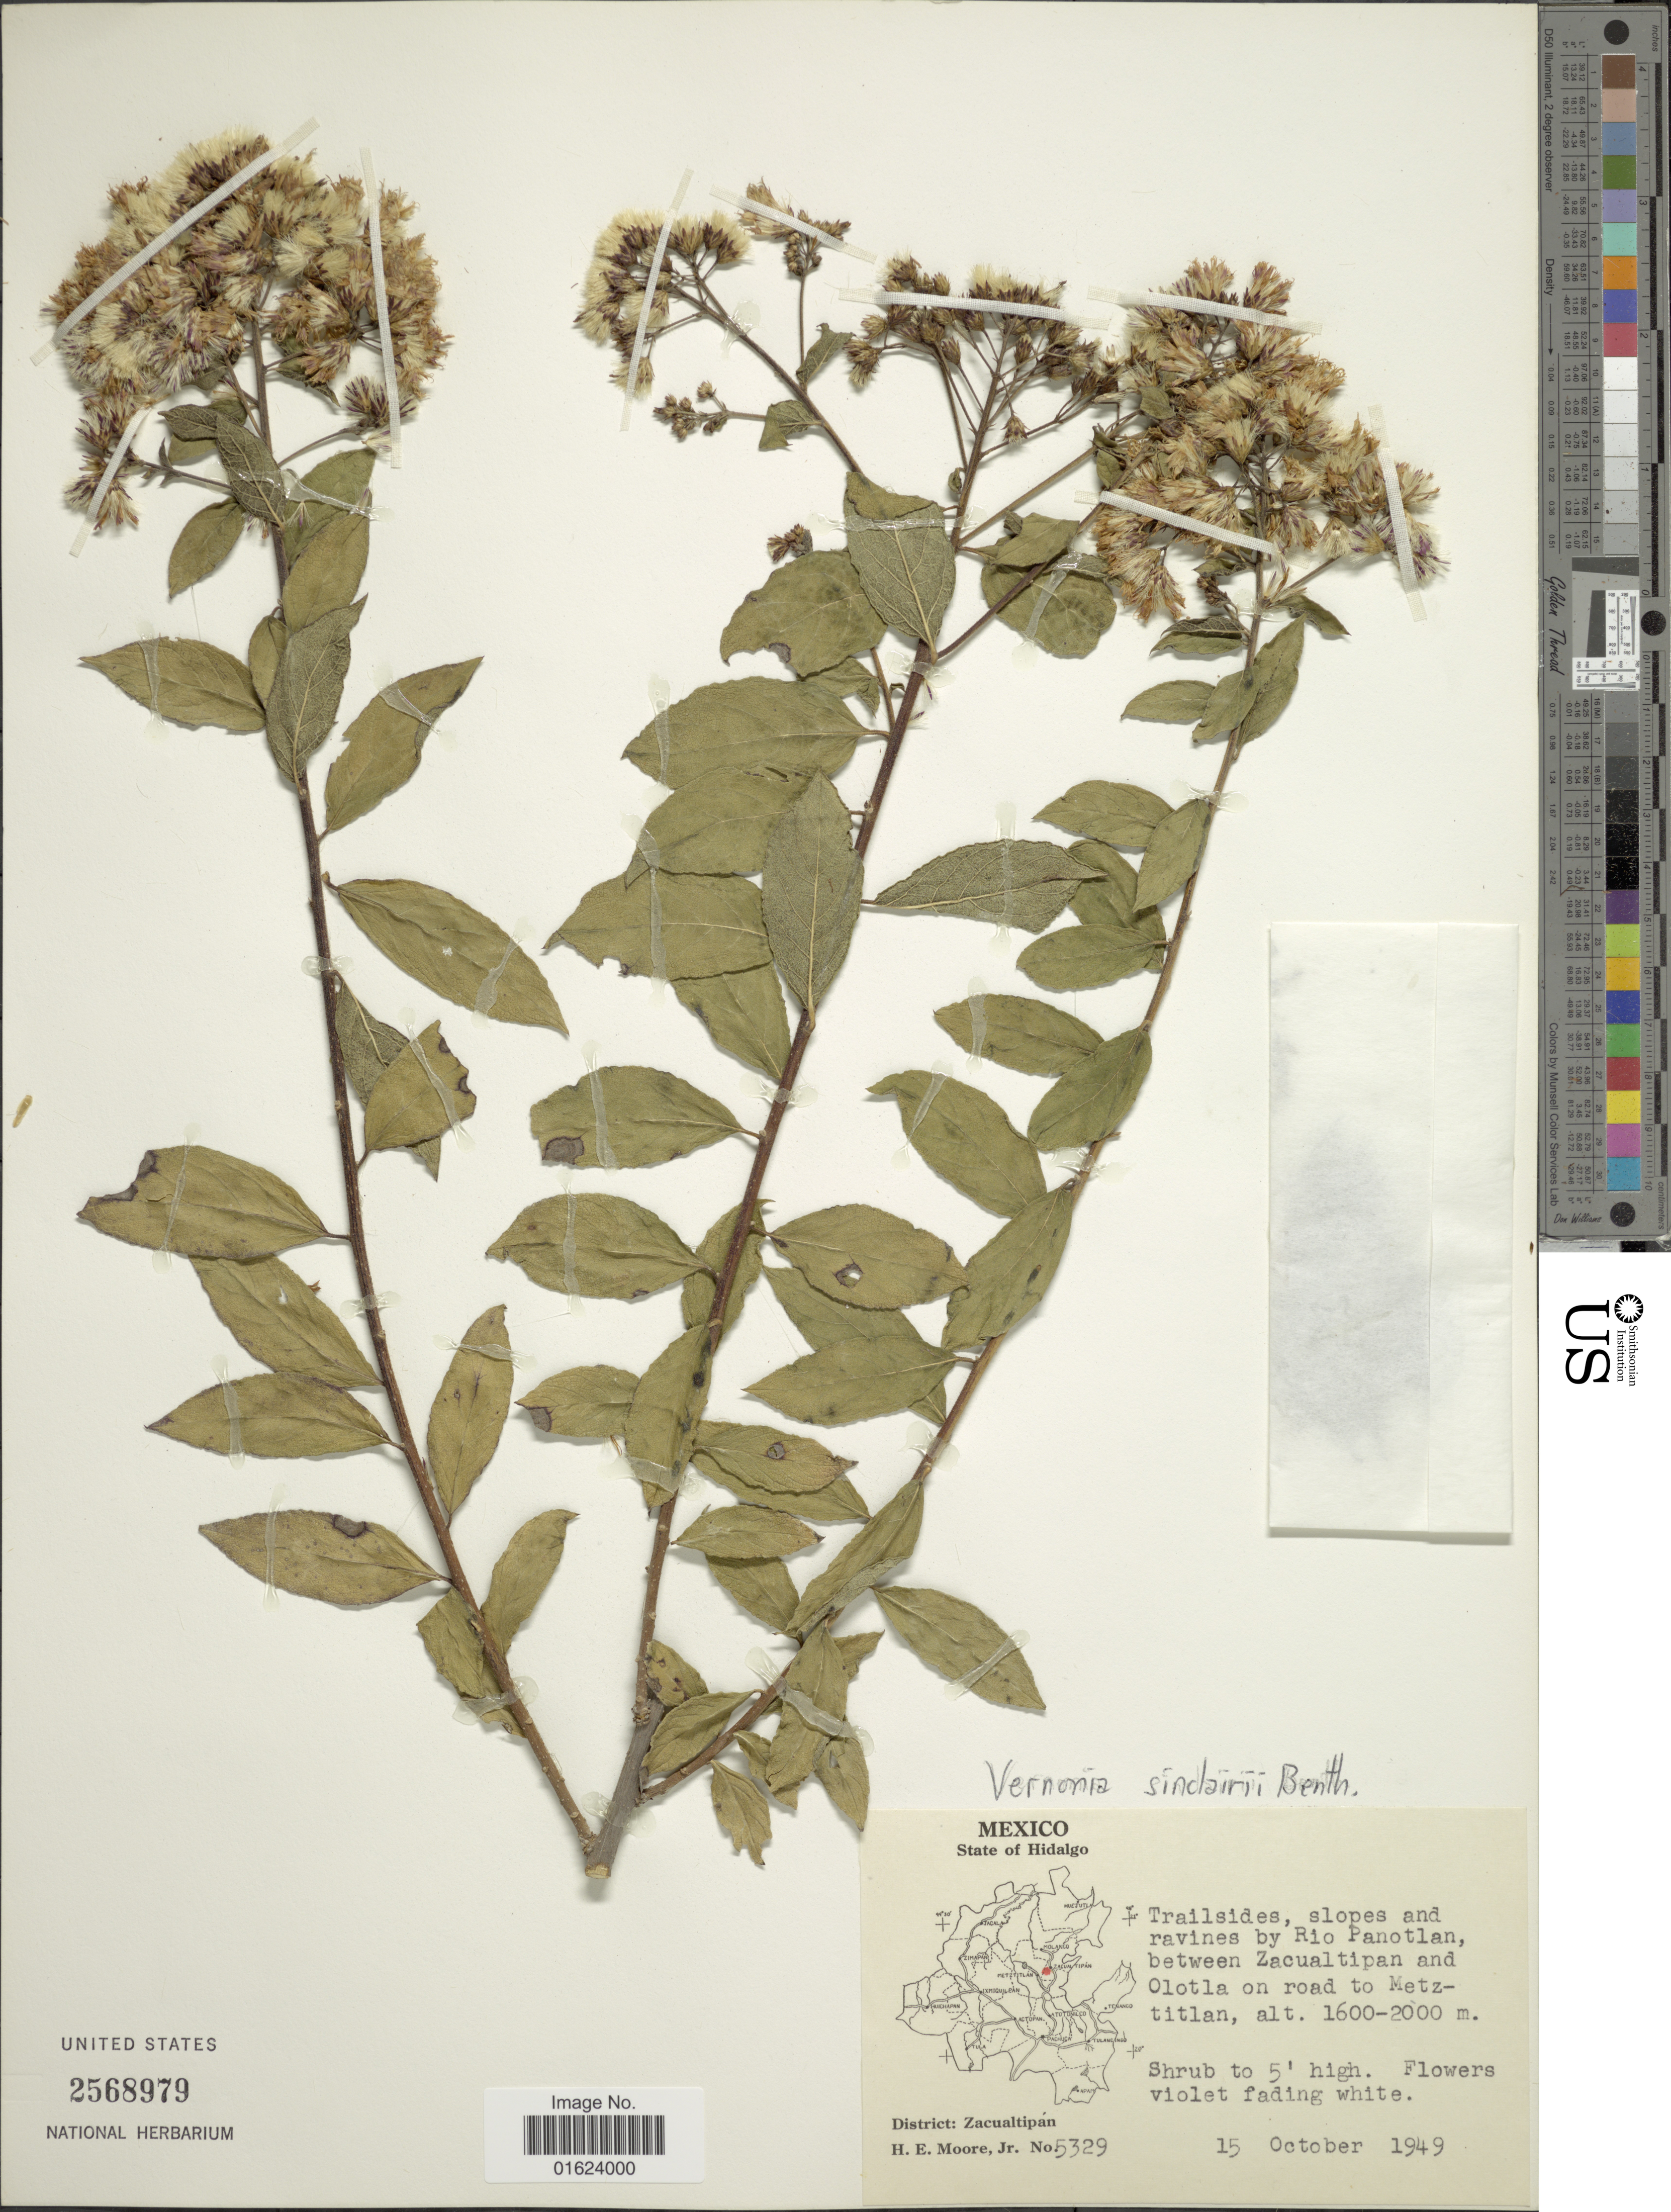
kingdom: Plantae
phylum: Tracheophyta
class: Magnoliopsida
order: Asterales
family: Asteraceae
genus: Vernonanthura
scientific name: Vernonanthura sinclairii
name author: (Benth.) H. Rob.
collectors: H. Moore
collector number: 5329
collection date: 1949-10-15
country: Mexico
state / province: Hidalgo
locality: Trailsides, slopes and ravines by Rio Panotlan, between Zacualtipan and Olotla on road to Metztitlan.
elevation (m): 1600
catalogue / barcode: US 2568979